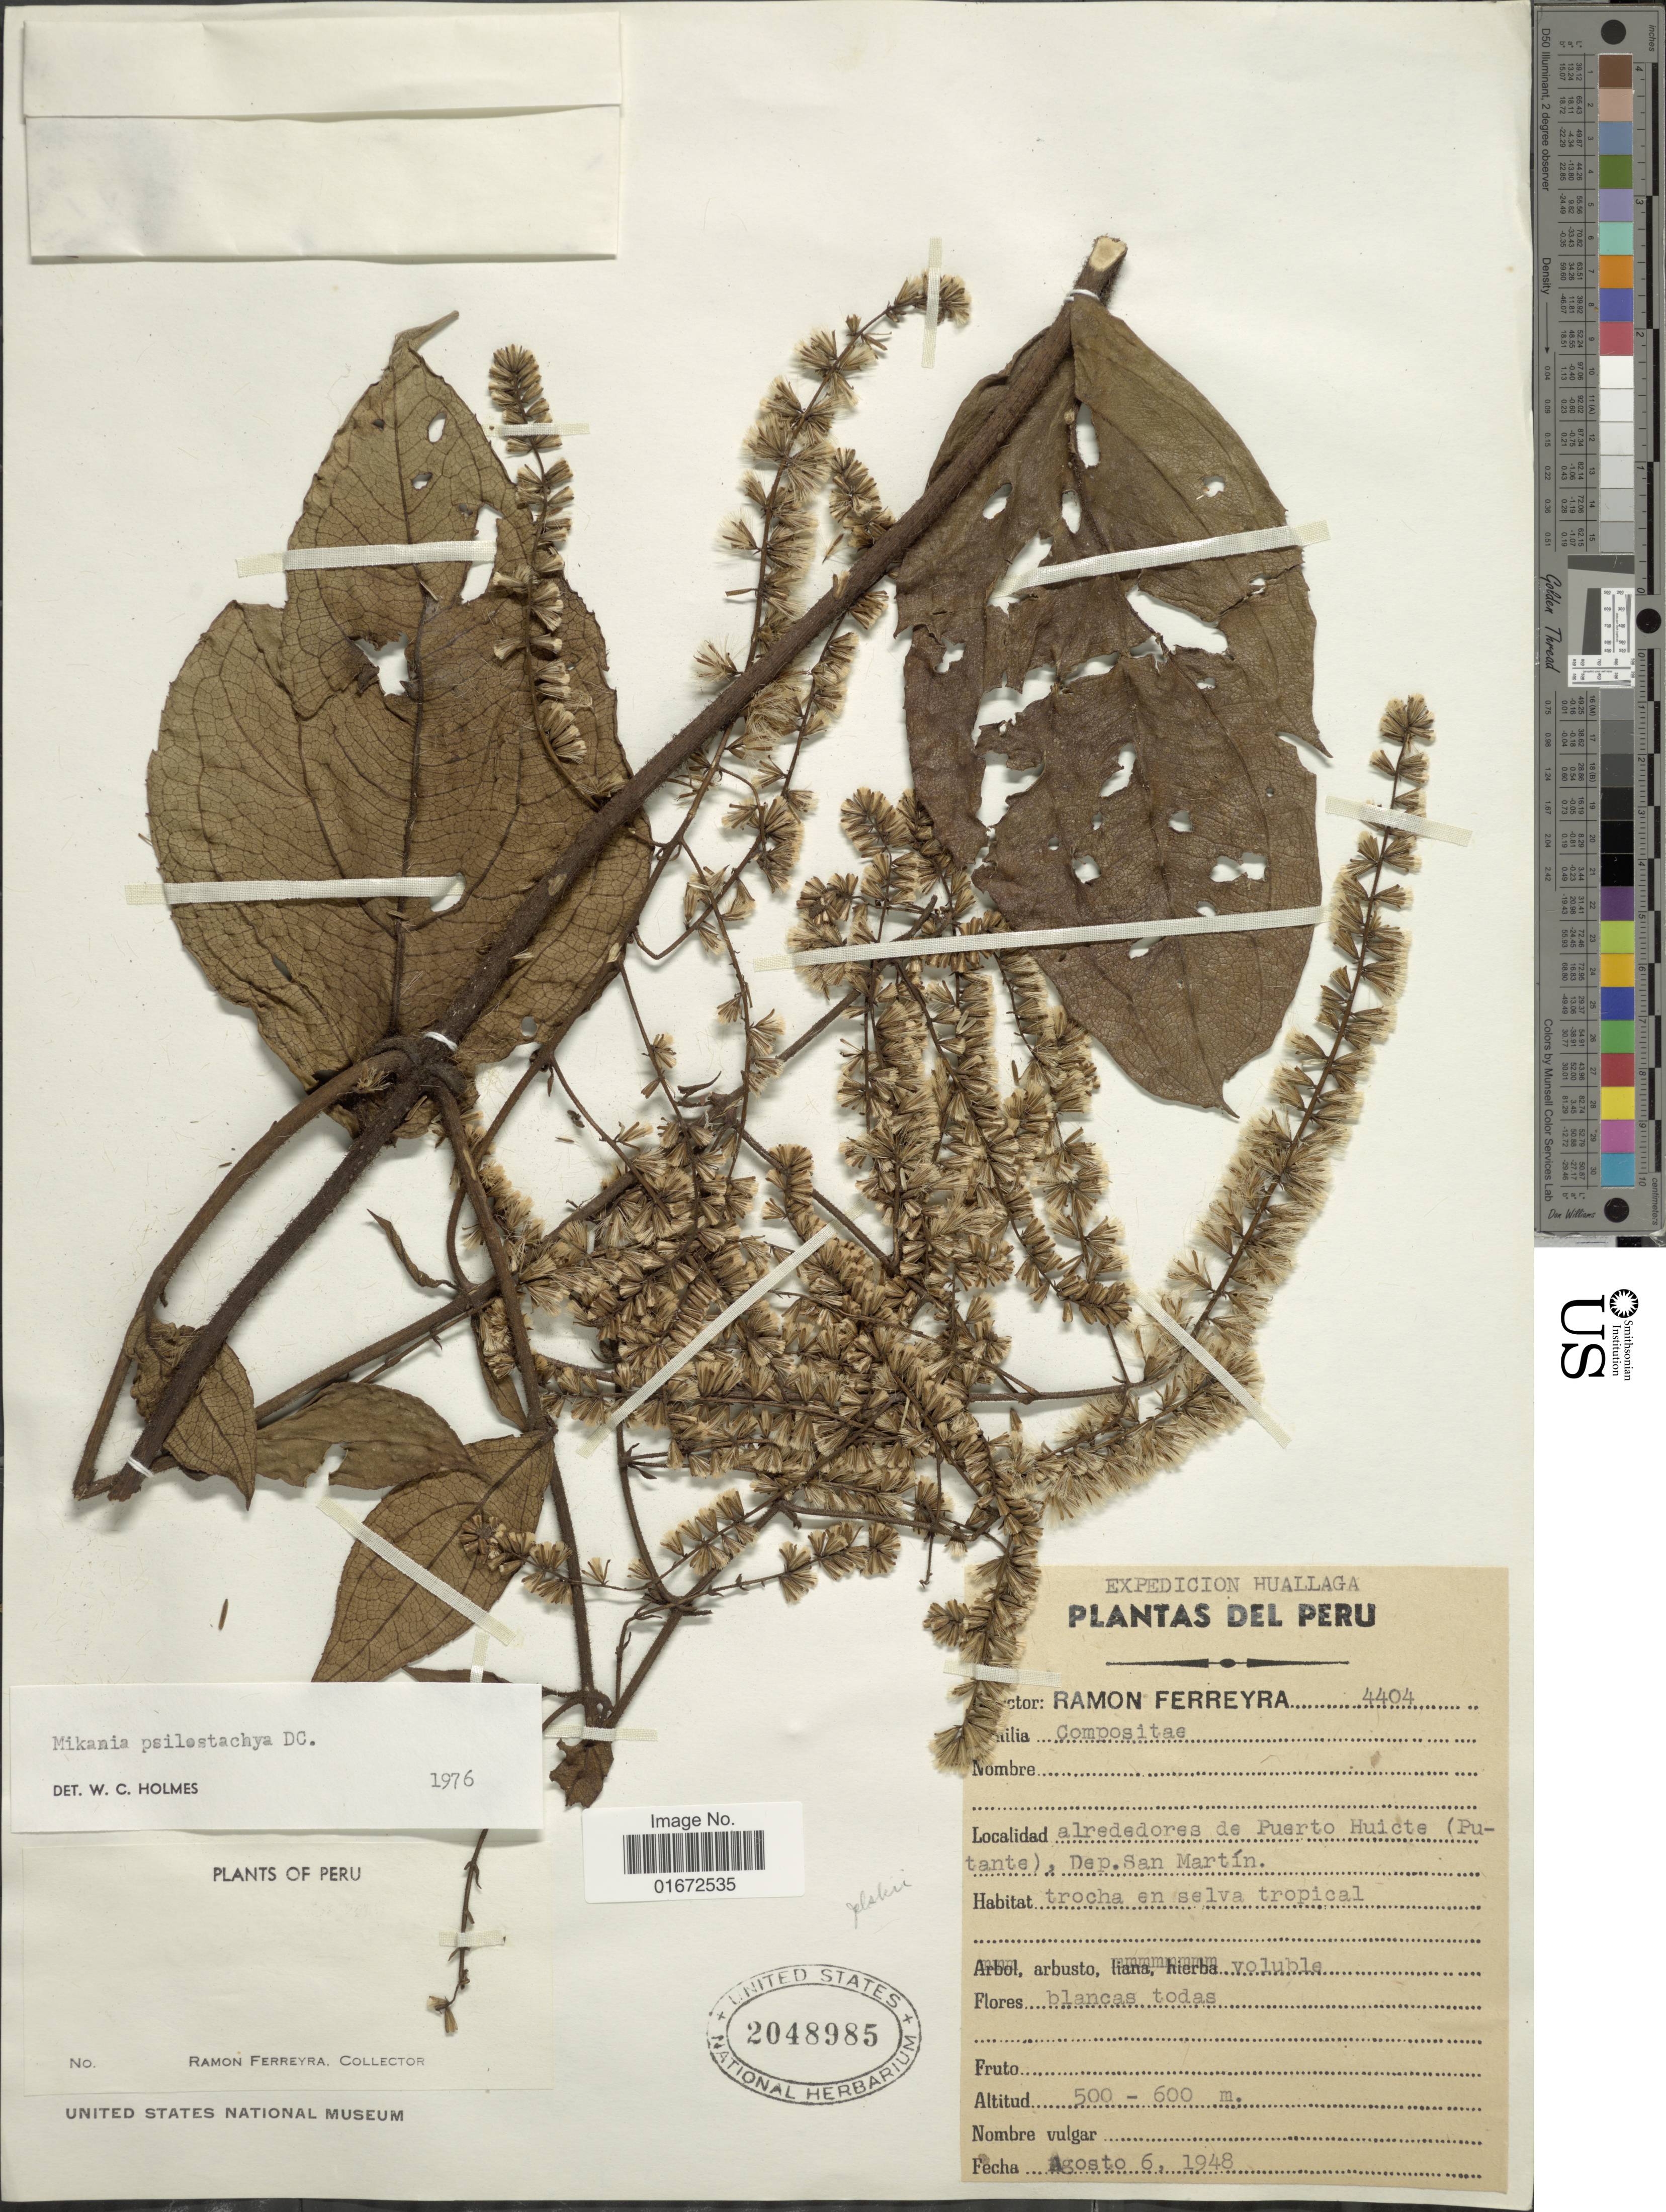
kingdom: Plantae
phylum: Tracheophyta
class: Magnoliopsida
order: Asterales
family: Asteraceae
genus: Mikania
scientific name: Mikania psilostachya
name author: DC.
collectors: R. A. Ferreyra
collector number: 4404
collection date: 1948-08-06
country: Peru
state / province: San Martín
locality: Alrededores de Puerto Huicte (Putante), Dep. San Martín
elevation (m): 500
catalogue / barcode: US 2048985